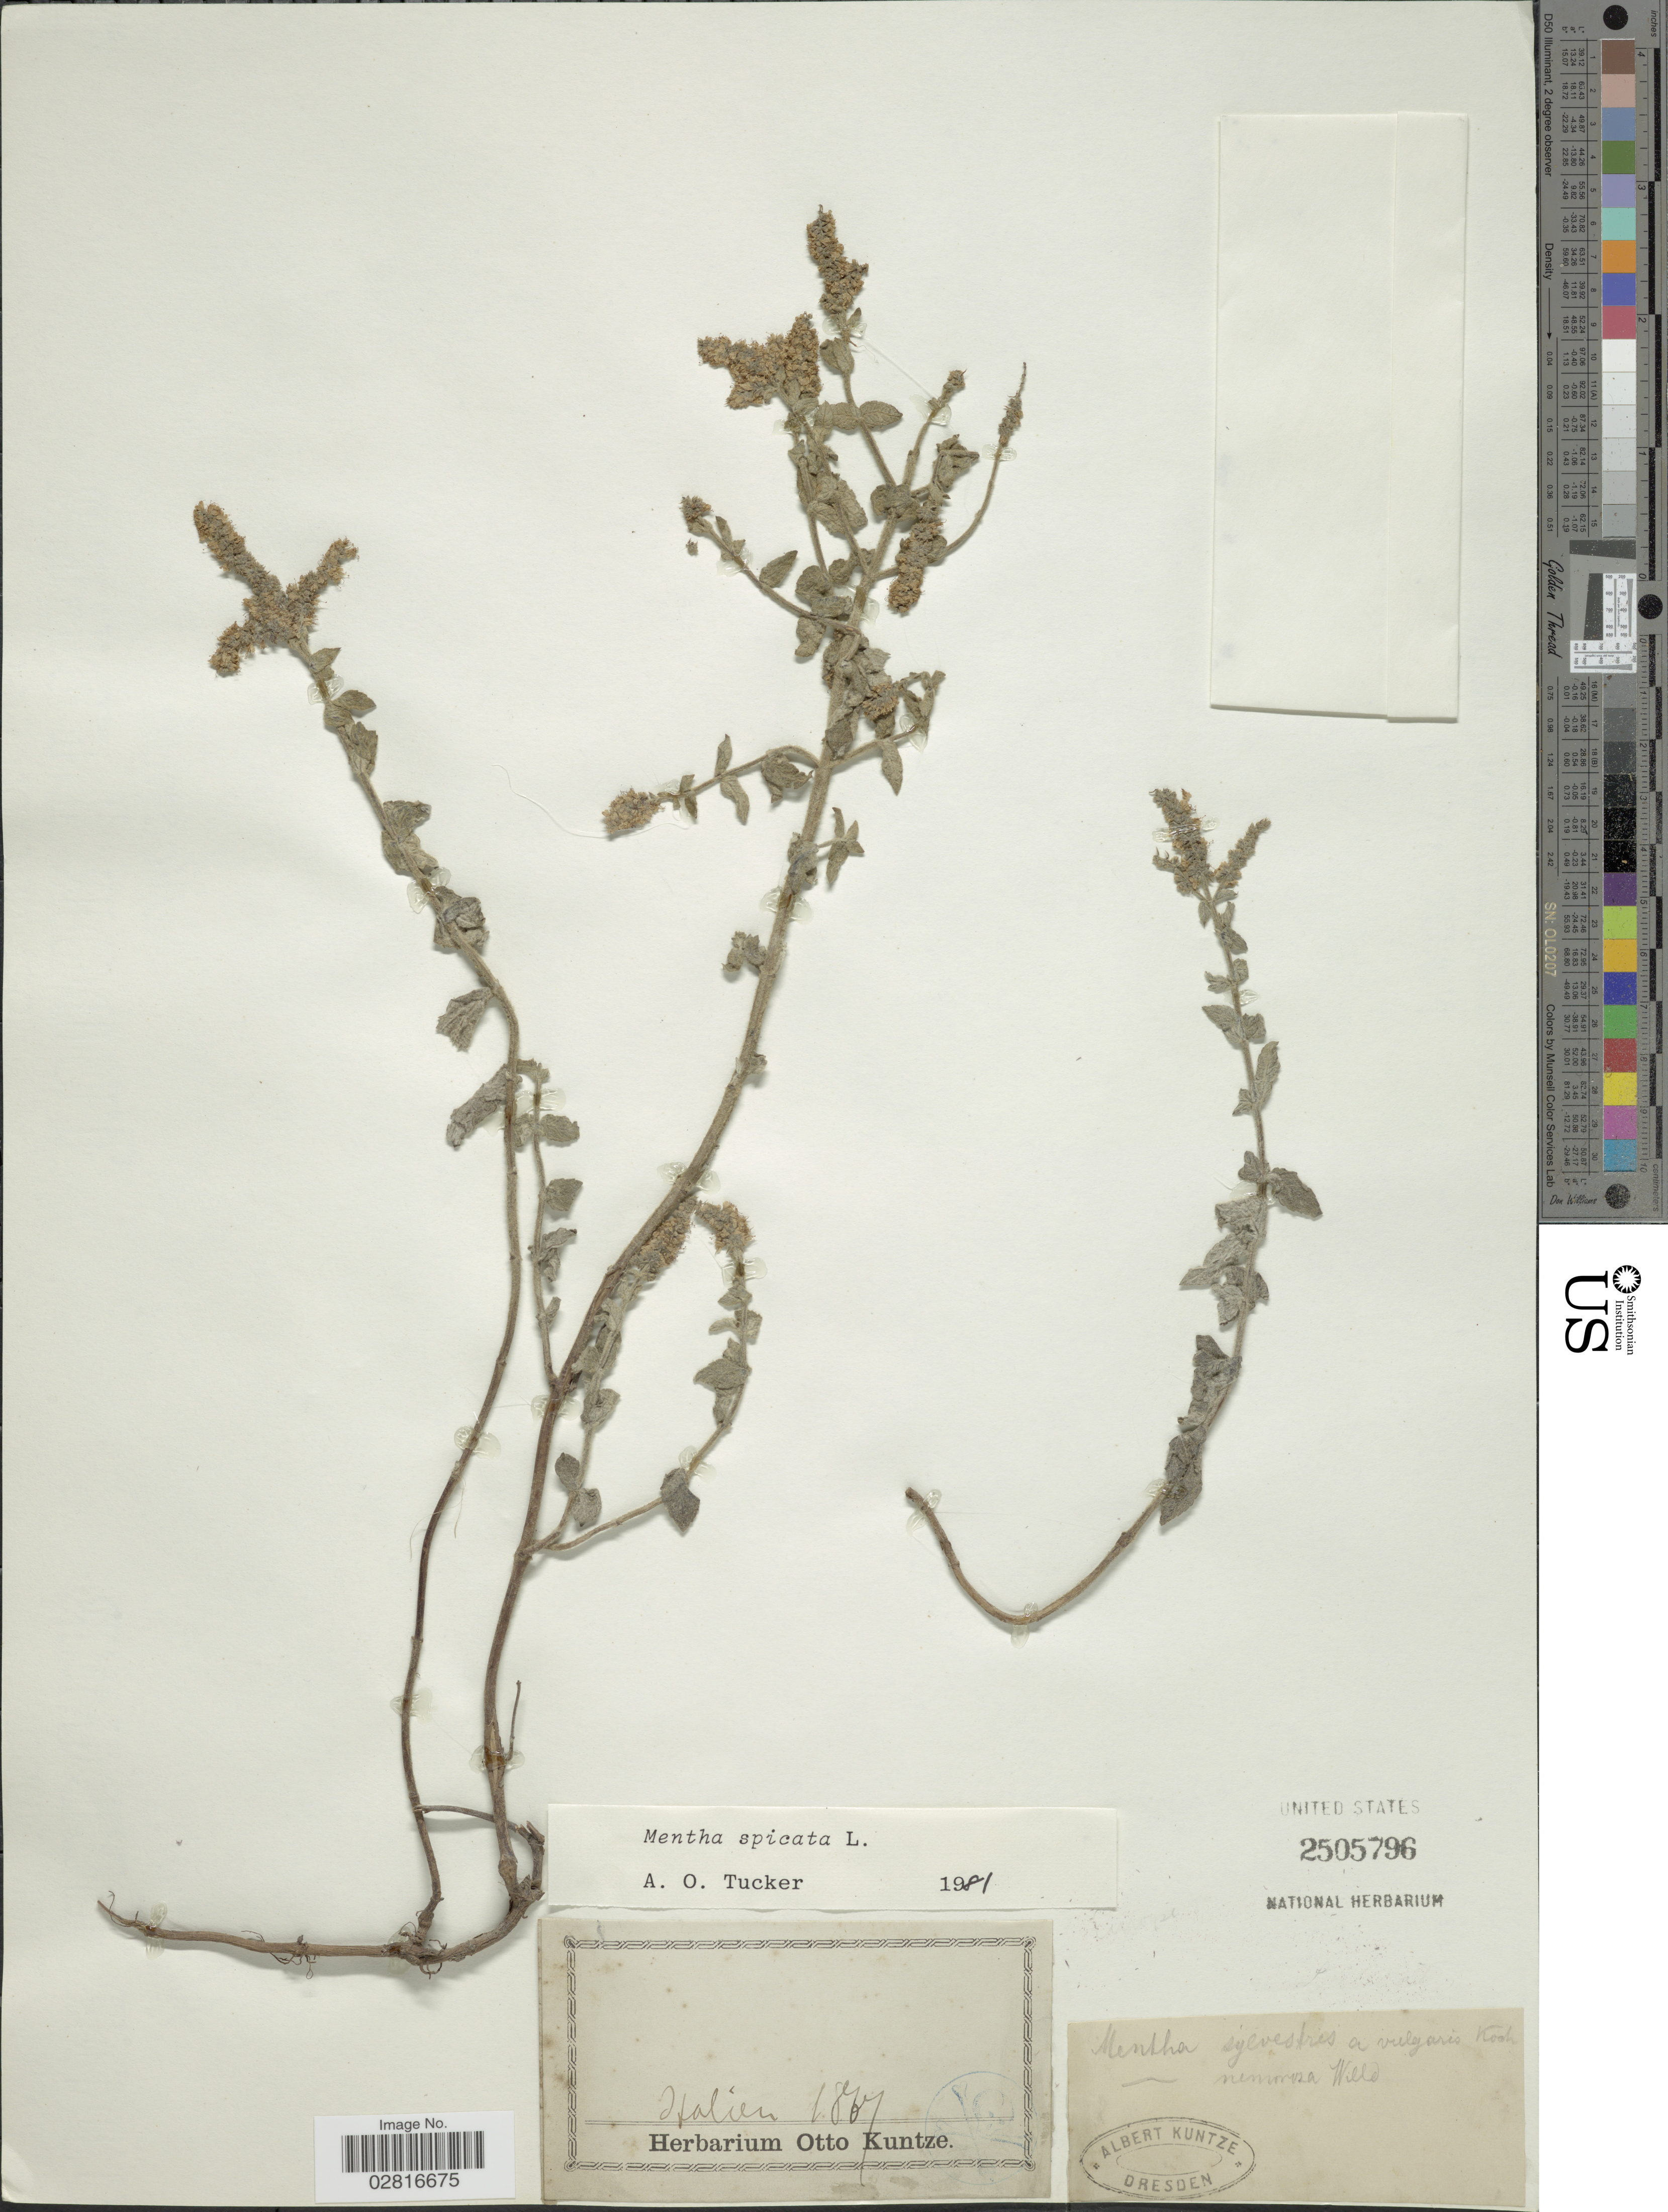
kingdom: Plantae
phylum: Tracheophyta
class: Magnoliopsida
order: Lamiales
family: Lamiaceae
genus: Mentha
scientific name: Mentha spicata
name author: L.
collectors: ex herb. Otto Kuntze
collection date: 1867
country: Italy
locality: Italien.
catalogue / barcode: US 2505796